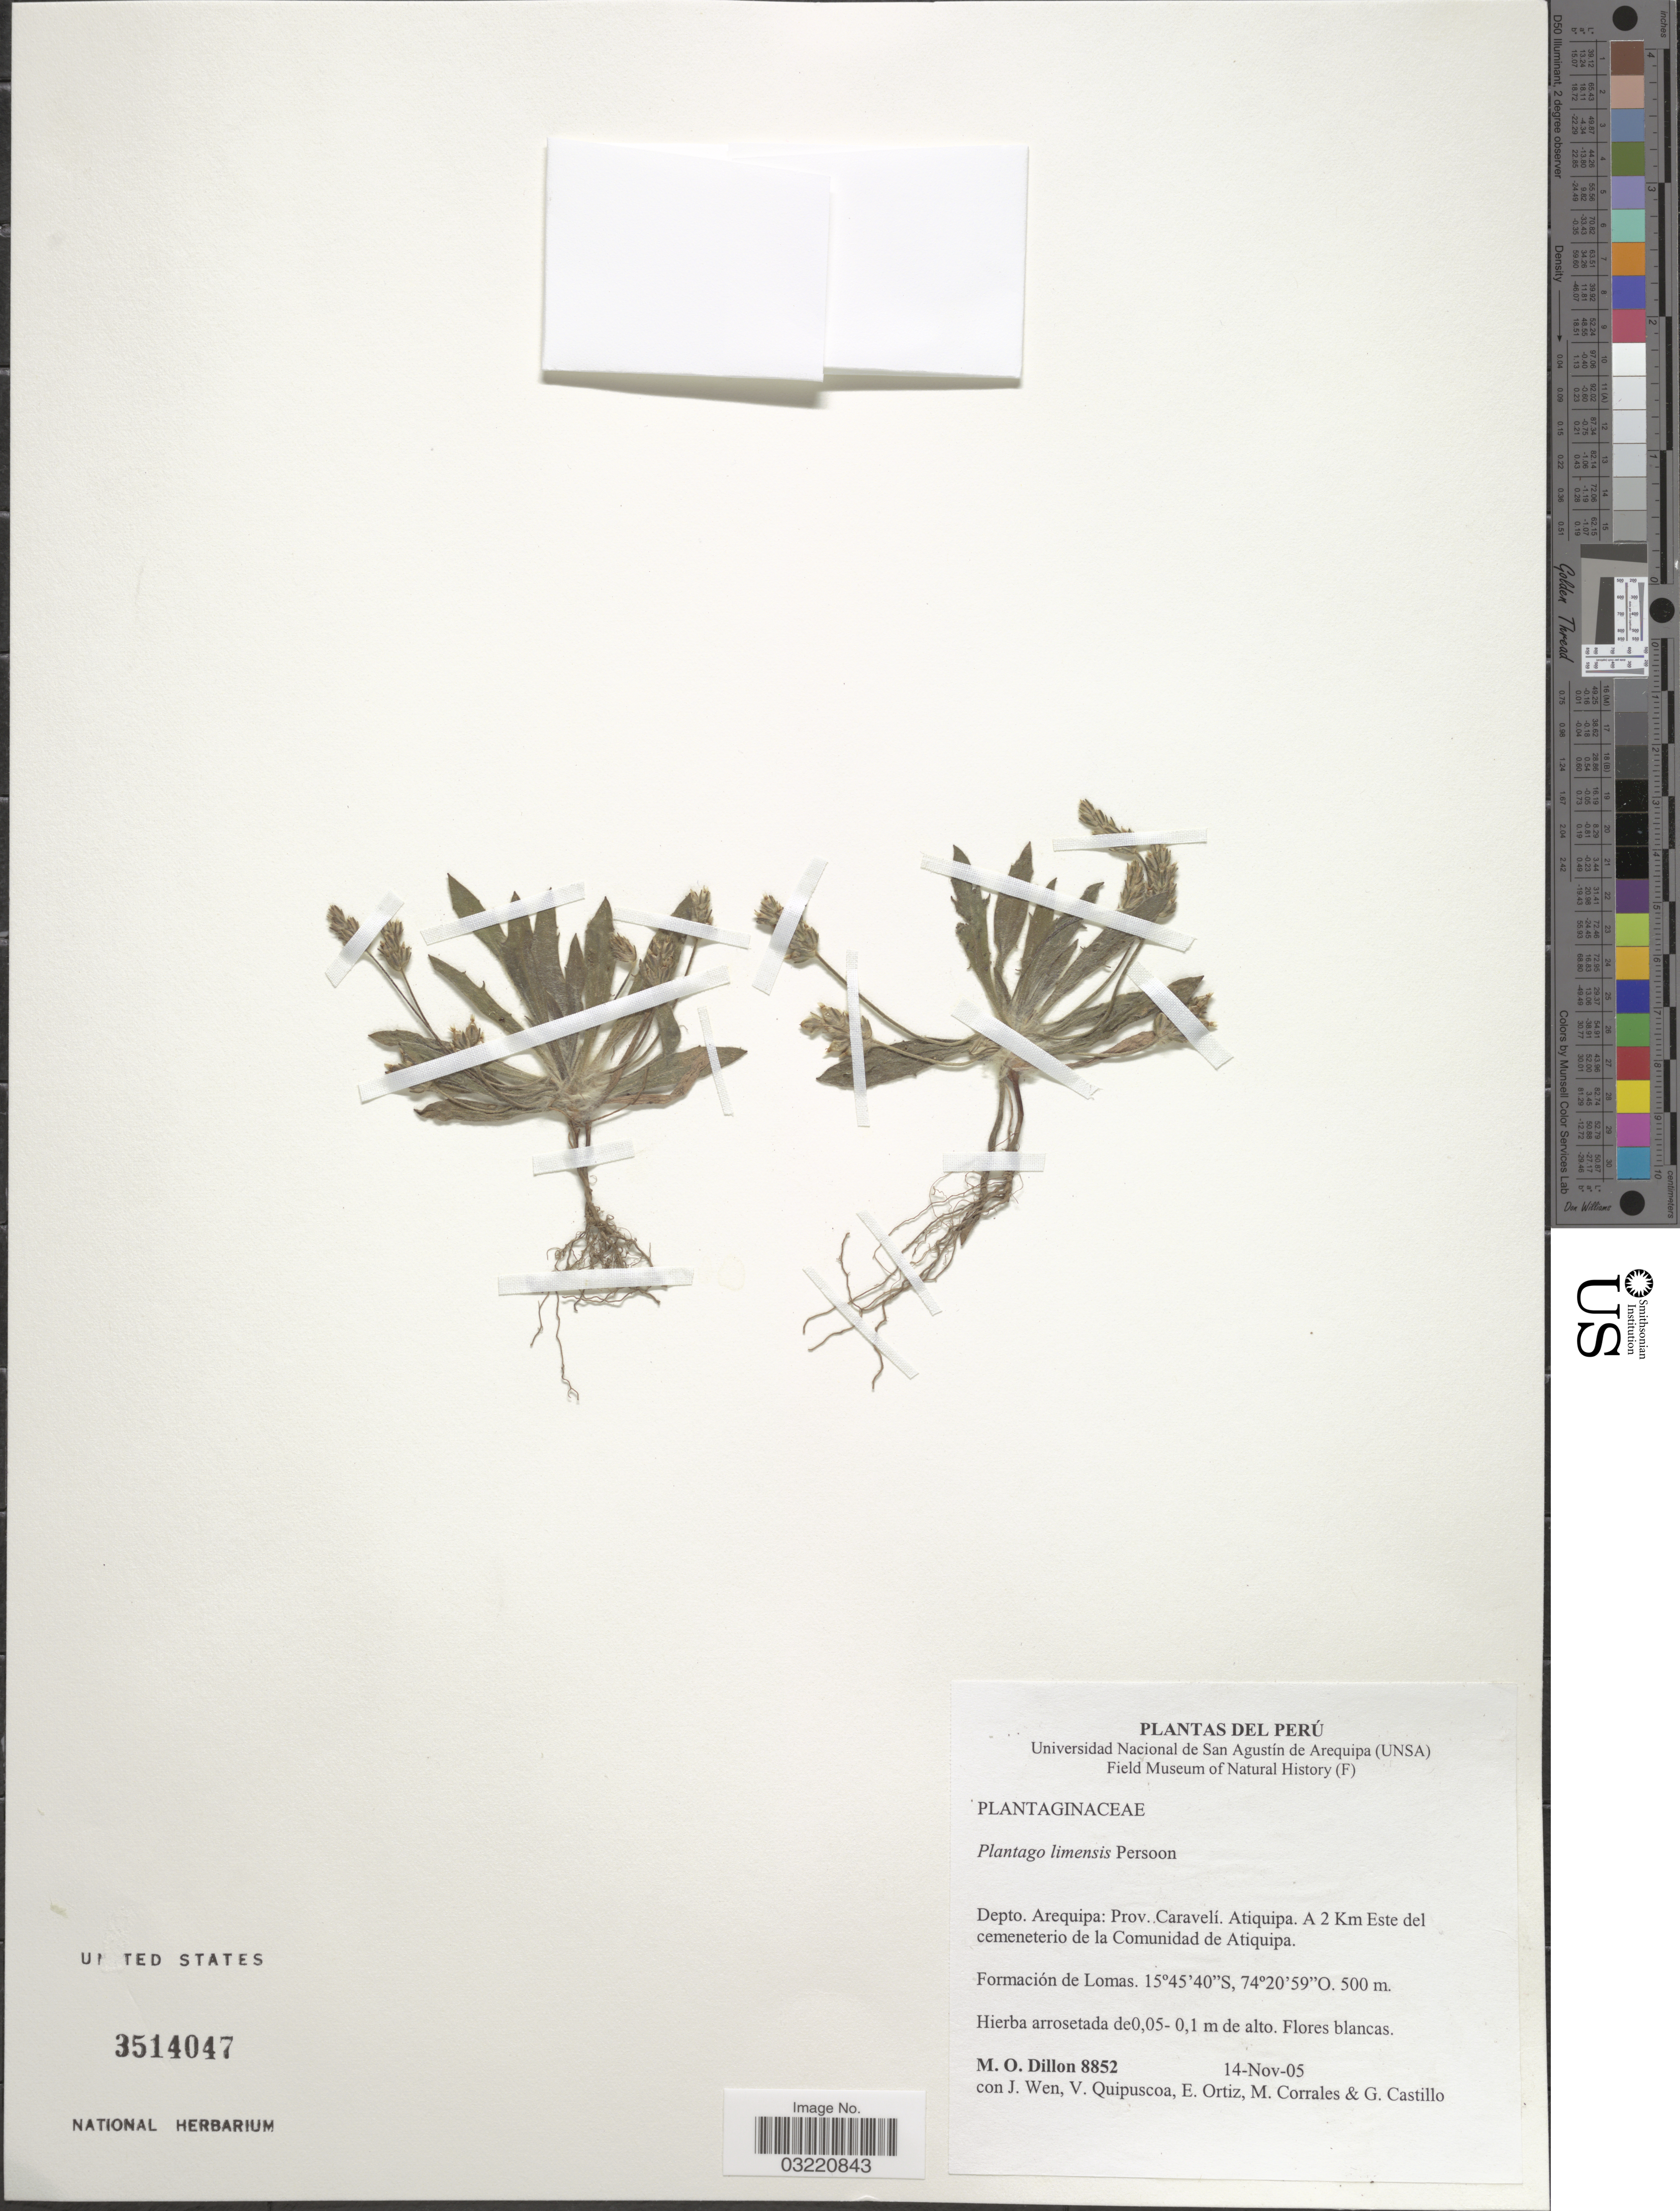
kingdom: Plantae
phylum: Tracheophyta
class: Magnoliopsida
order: Lamiales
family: Plantaginaceae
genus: Plantago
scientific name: Plantago limensis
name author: Pers.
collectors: M. O. Dillon, J. Wen, V. Quipuscoa, E. Ortiz & et al.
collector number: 8852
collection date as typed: Transcribed d/m/y: 14/11/5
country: Peru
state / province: Arequipa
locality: Depto. Arequipa: Prov. Caravelí. Atiquipa. A 2 Km Este del cemeneterio de la Comunidad de Atiquipa.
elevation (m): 500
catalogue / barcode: US 3514047